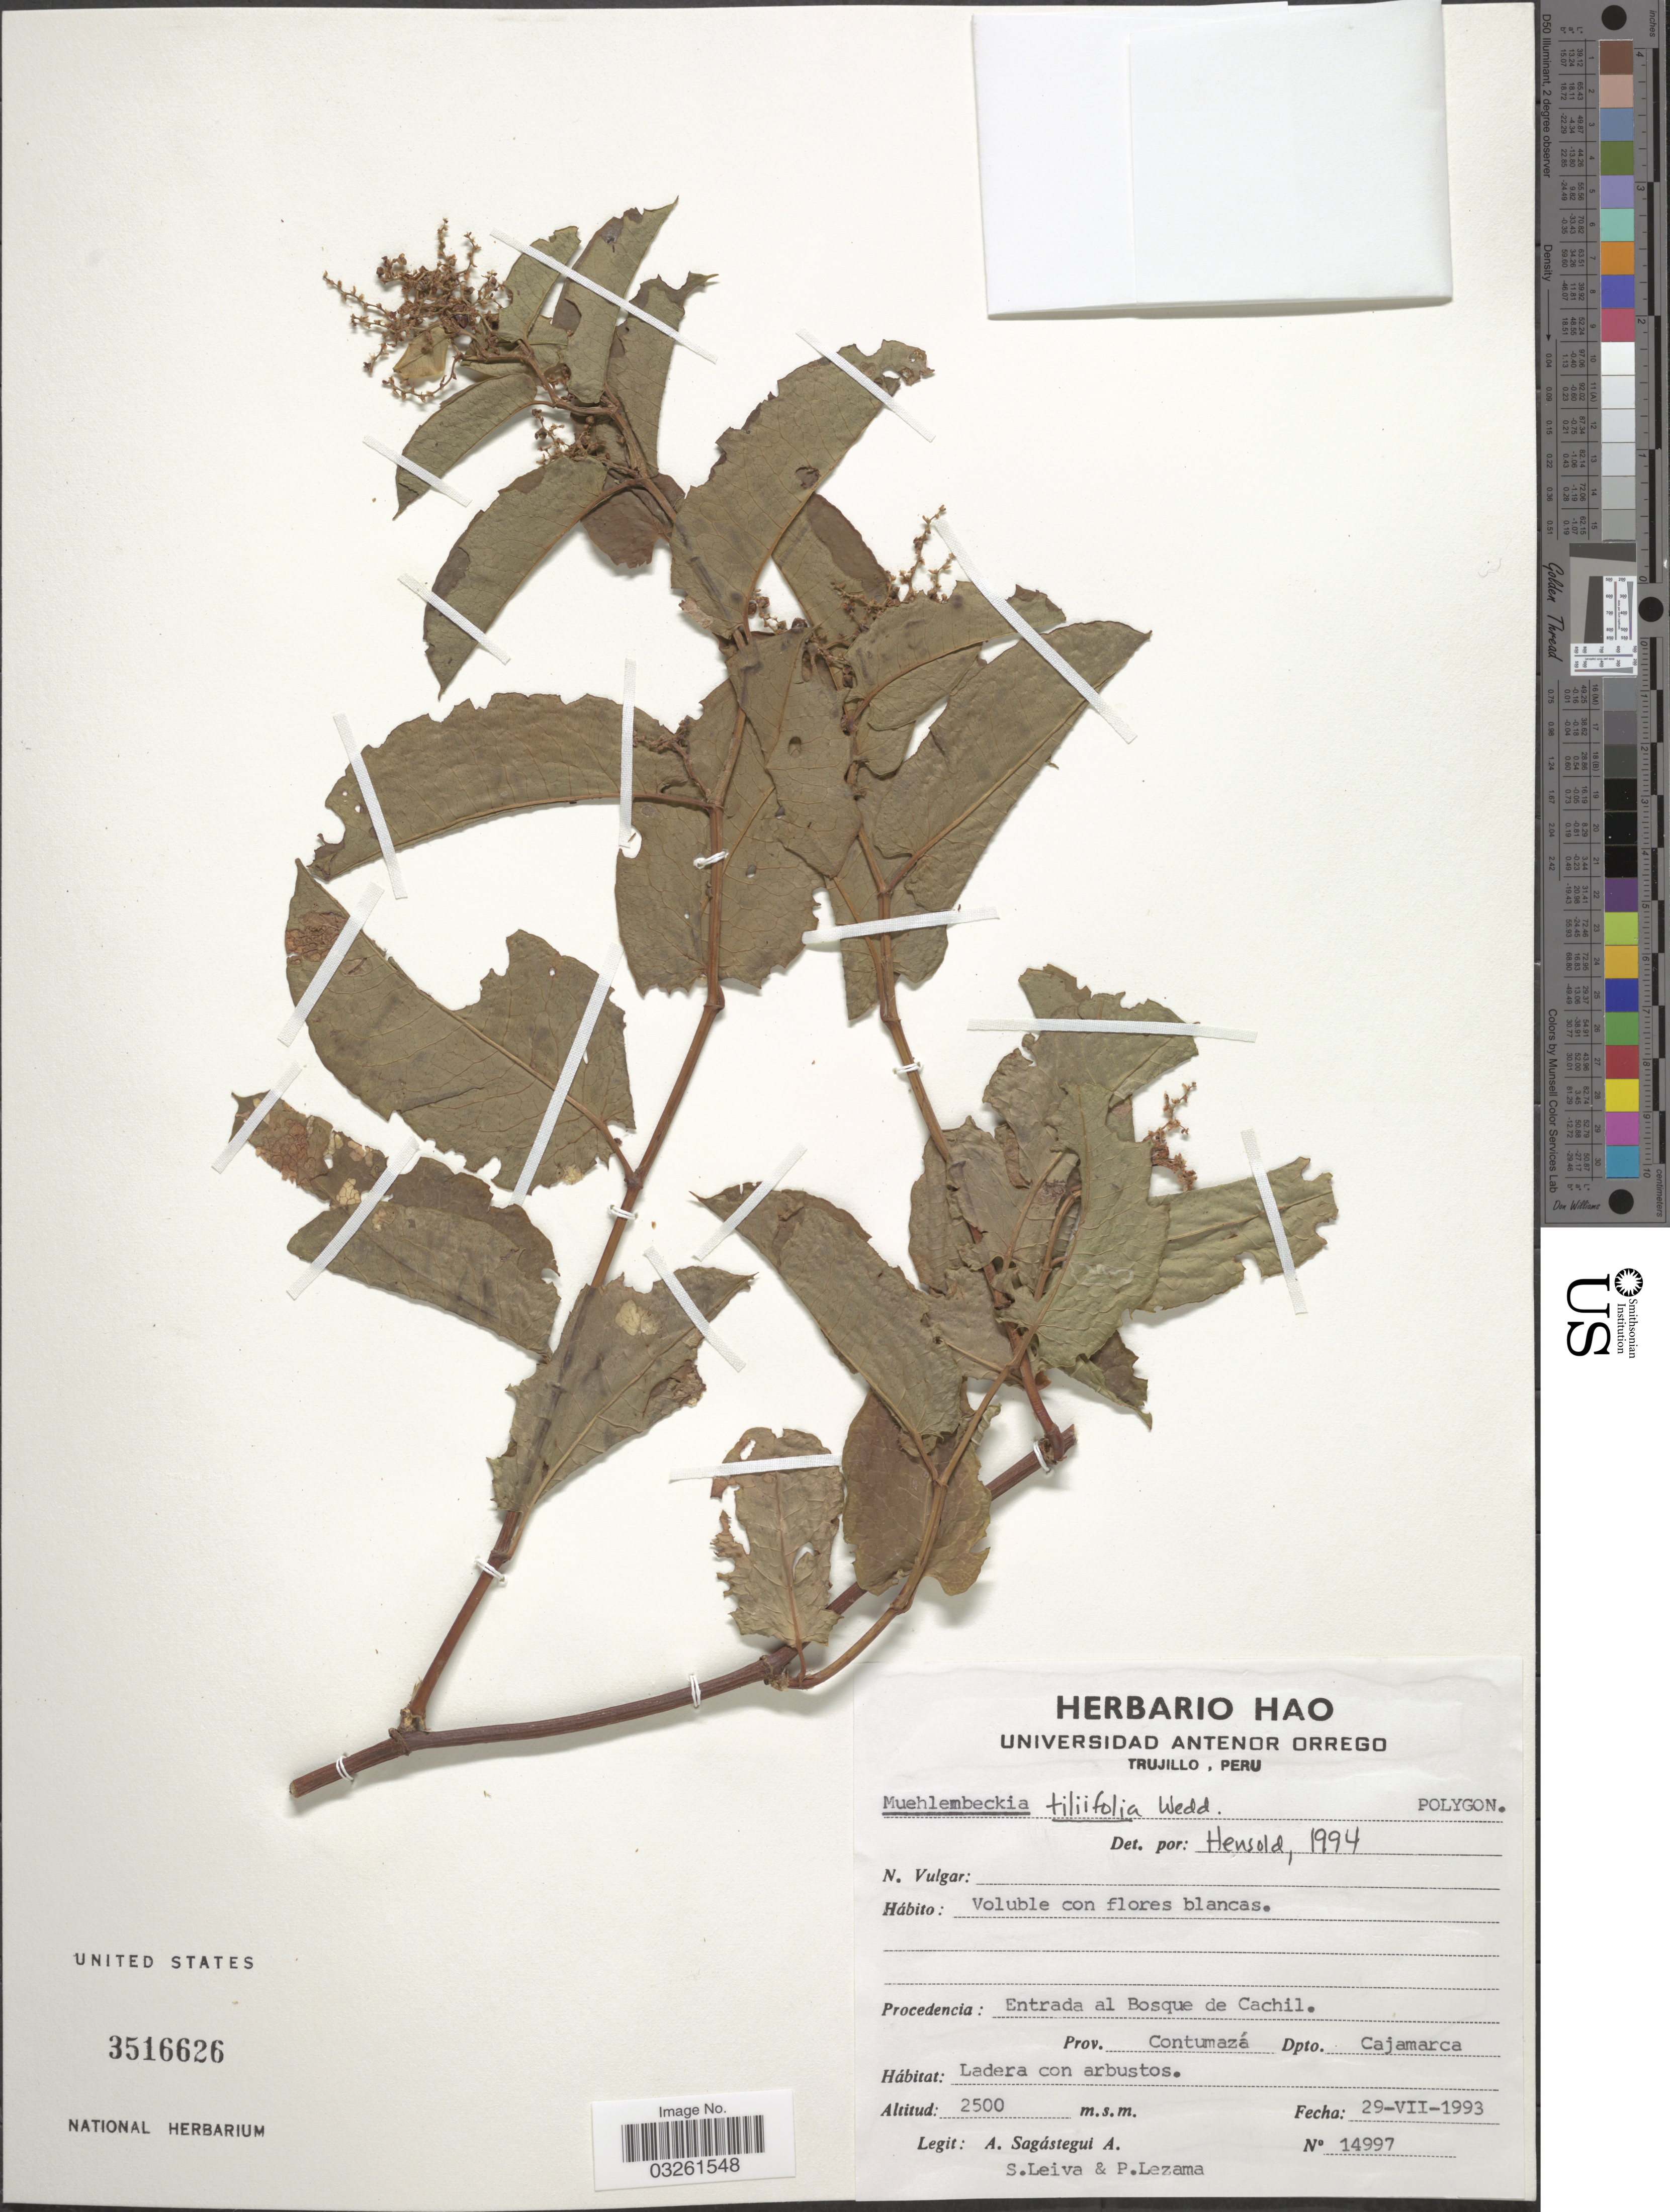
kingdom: Plantae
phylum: Tracheophyta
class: Magnoliopsida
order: Caryophyllales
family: Polygonaceae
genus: Muehlenbeckia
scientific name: Muehlenbeckia tiliifolia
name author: Wedd.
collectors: A. Sagástegui A., S. Leiva & P. Lezama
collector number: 14997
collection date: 1993-07-29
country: Peru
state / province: Cajamarca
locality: Procedencia: Entrada al Bosque de Cachil. Prov. Contumazá, Dpto. Cajamarca.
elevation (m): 2500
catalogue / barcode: US 3516626